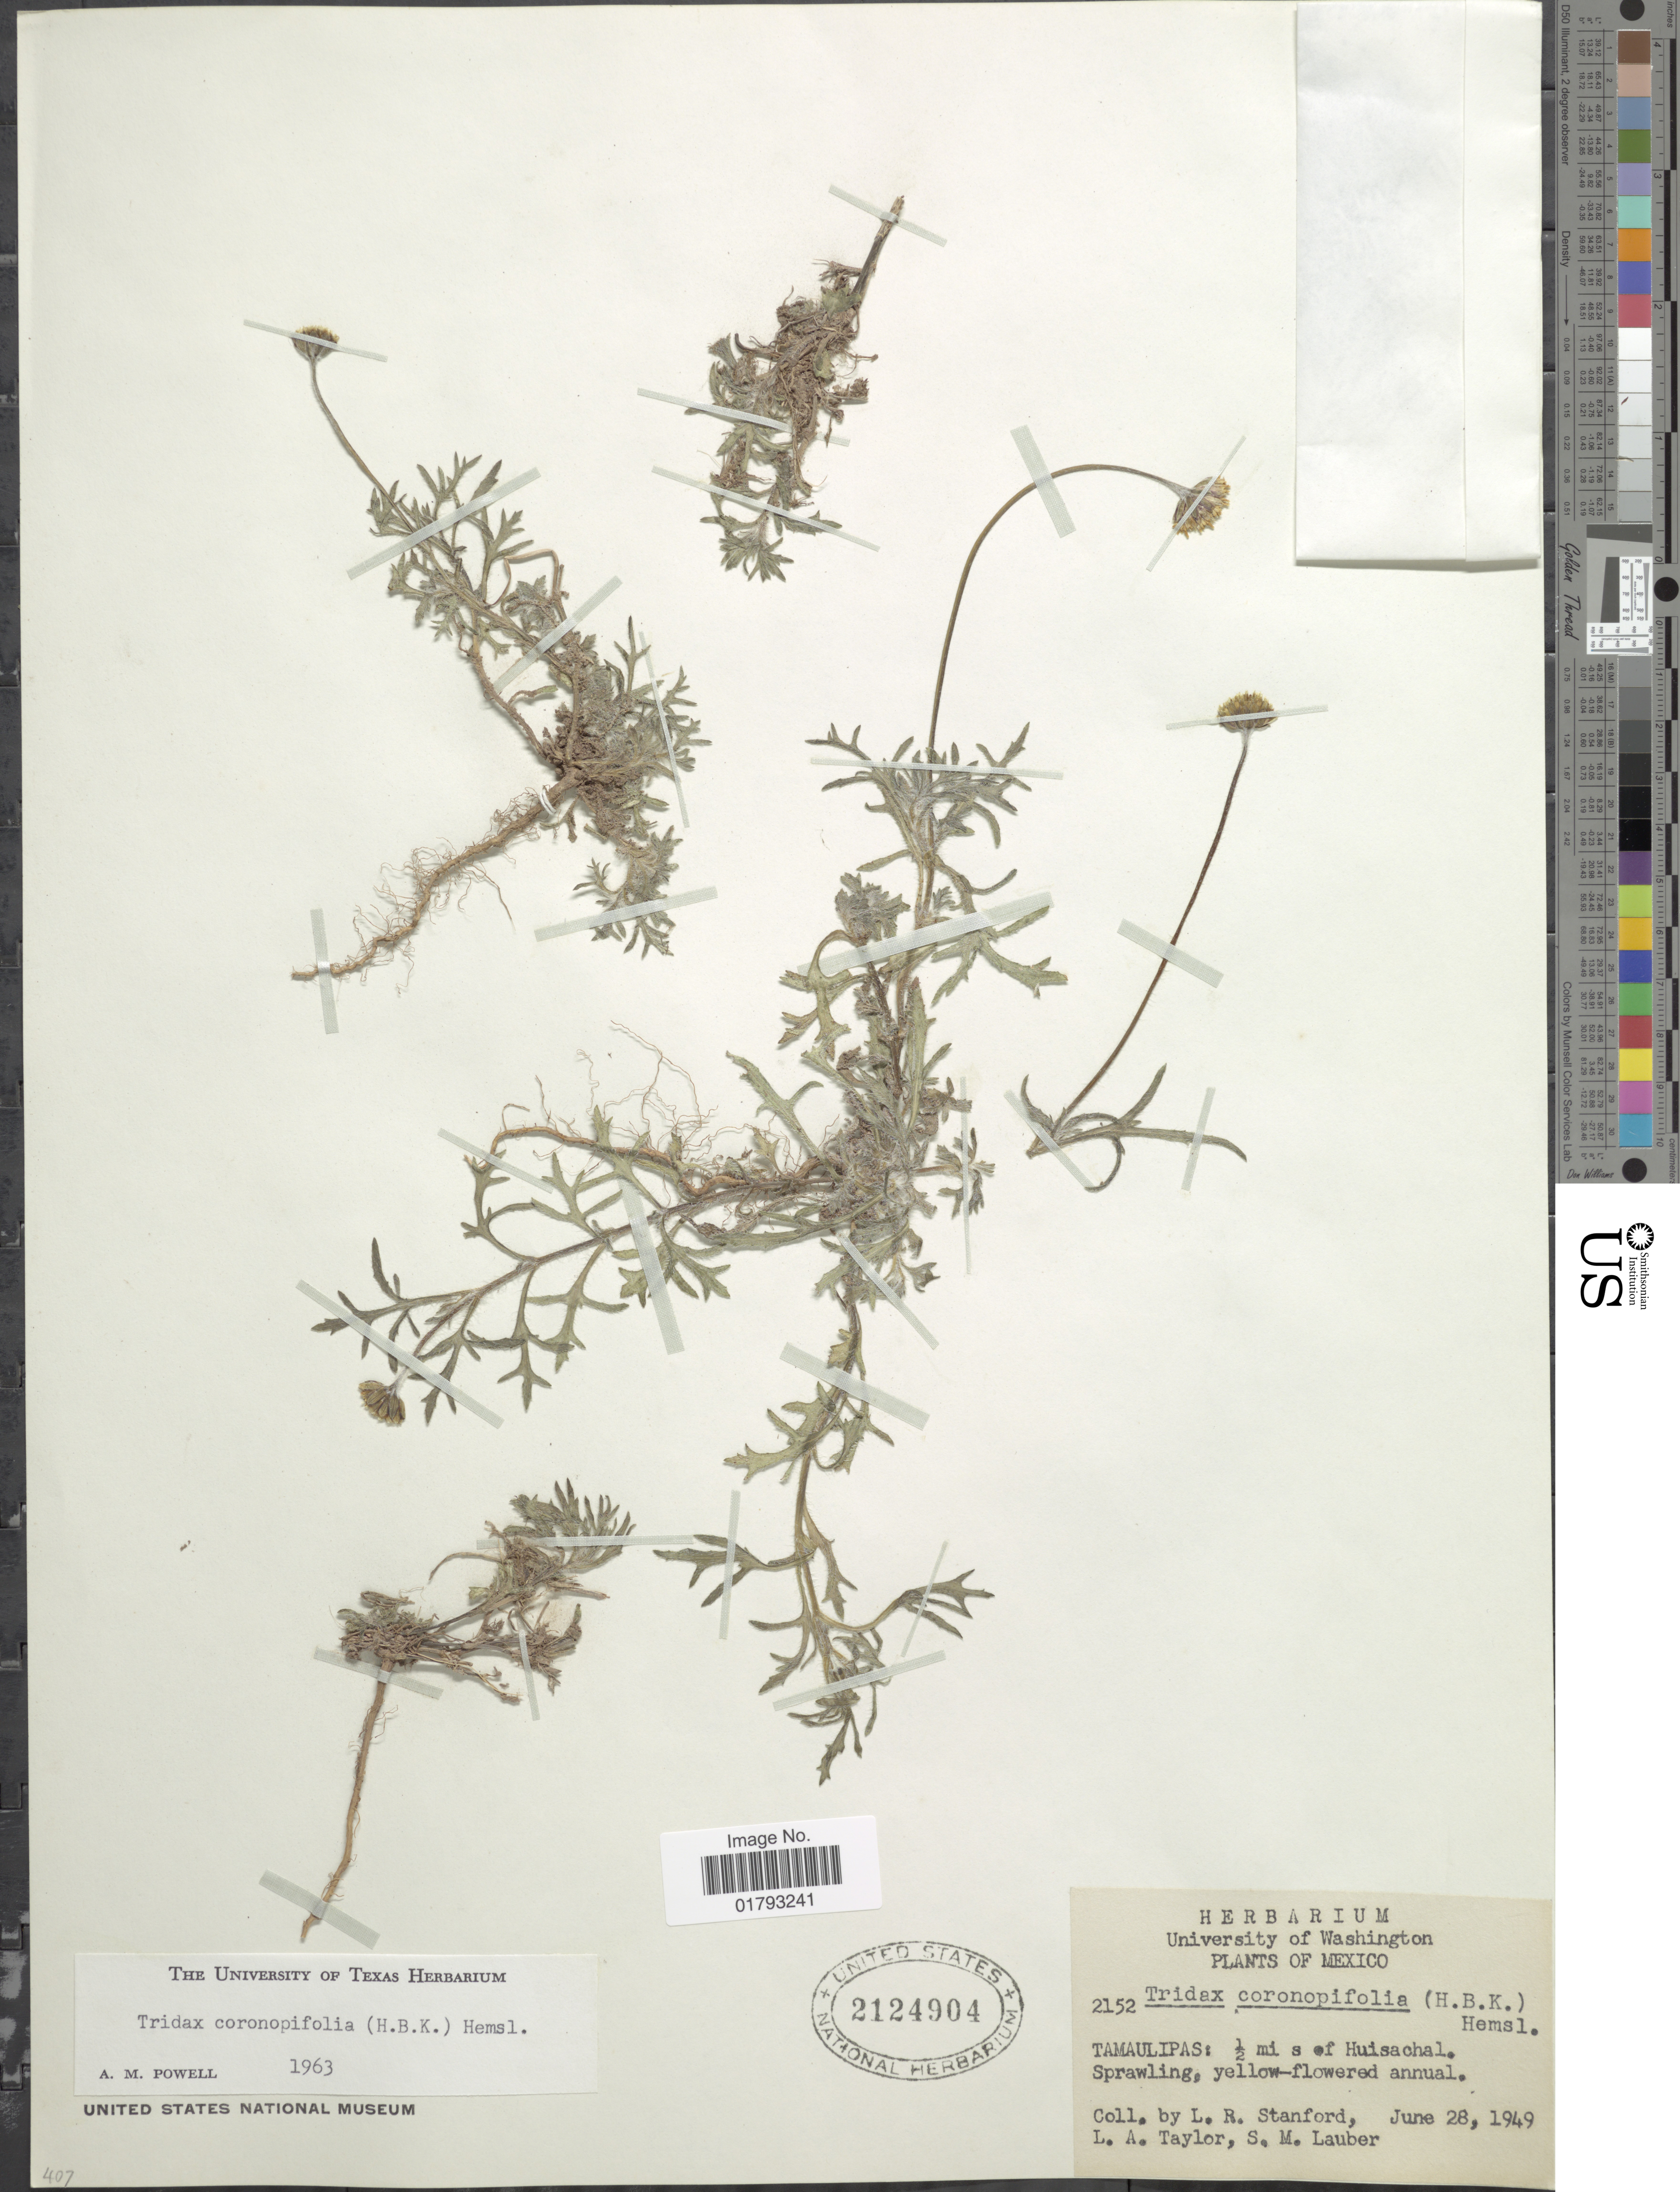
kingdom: Plantae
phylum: Tracheophyta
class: Magnoliopsida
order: Asterales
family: Asteraceae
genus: Tridax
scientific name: Tridax coronopifolia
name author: (Kunth) Hemsl.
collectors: L. R. Stanford, L. A. Taylor & S. M. Lauber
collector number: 2152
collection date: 1949-06-28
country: Mexico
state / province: Tamaulipas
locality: Tamaulipas: 1/2 m s of Huisachal.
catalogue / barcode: US 2124904